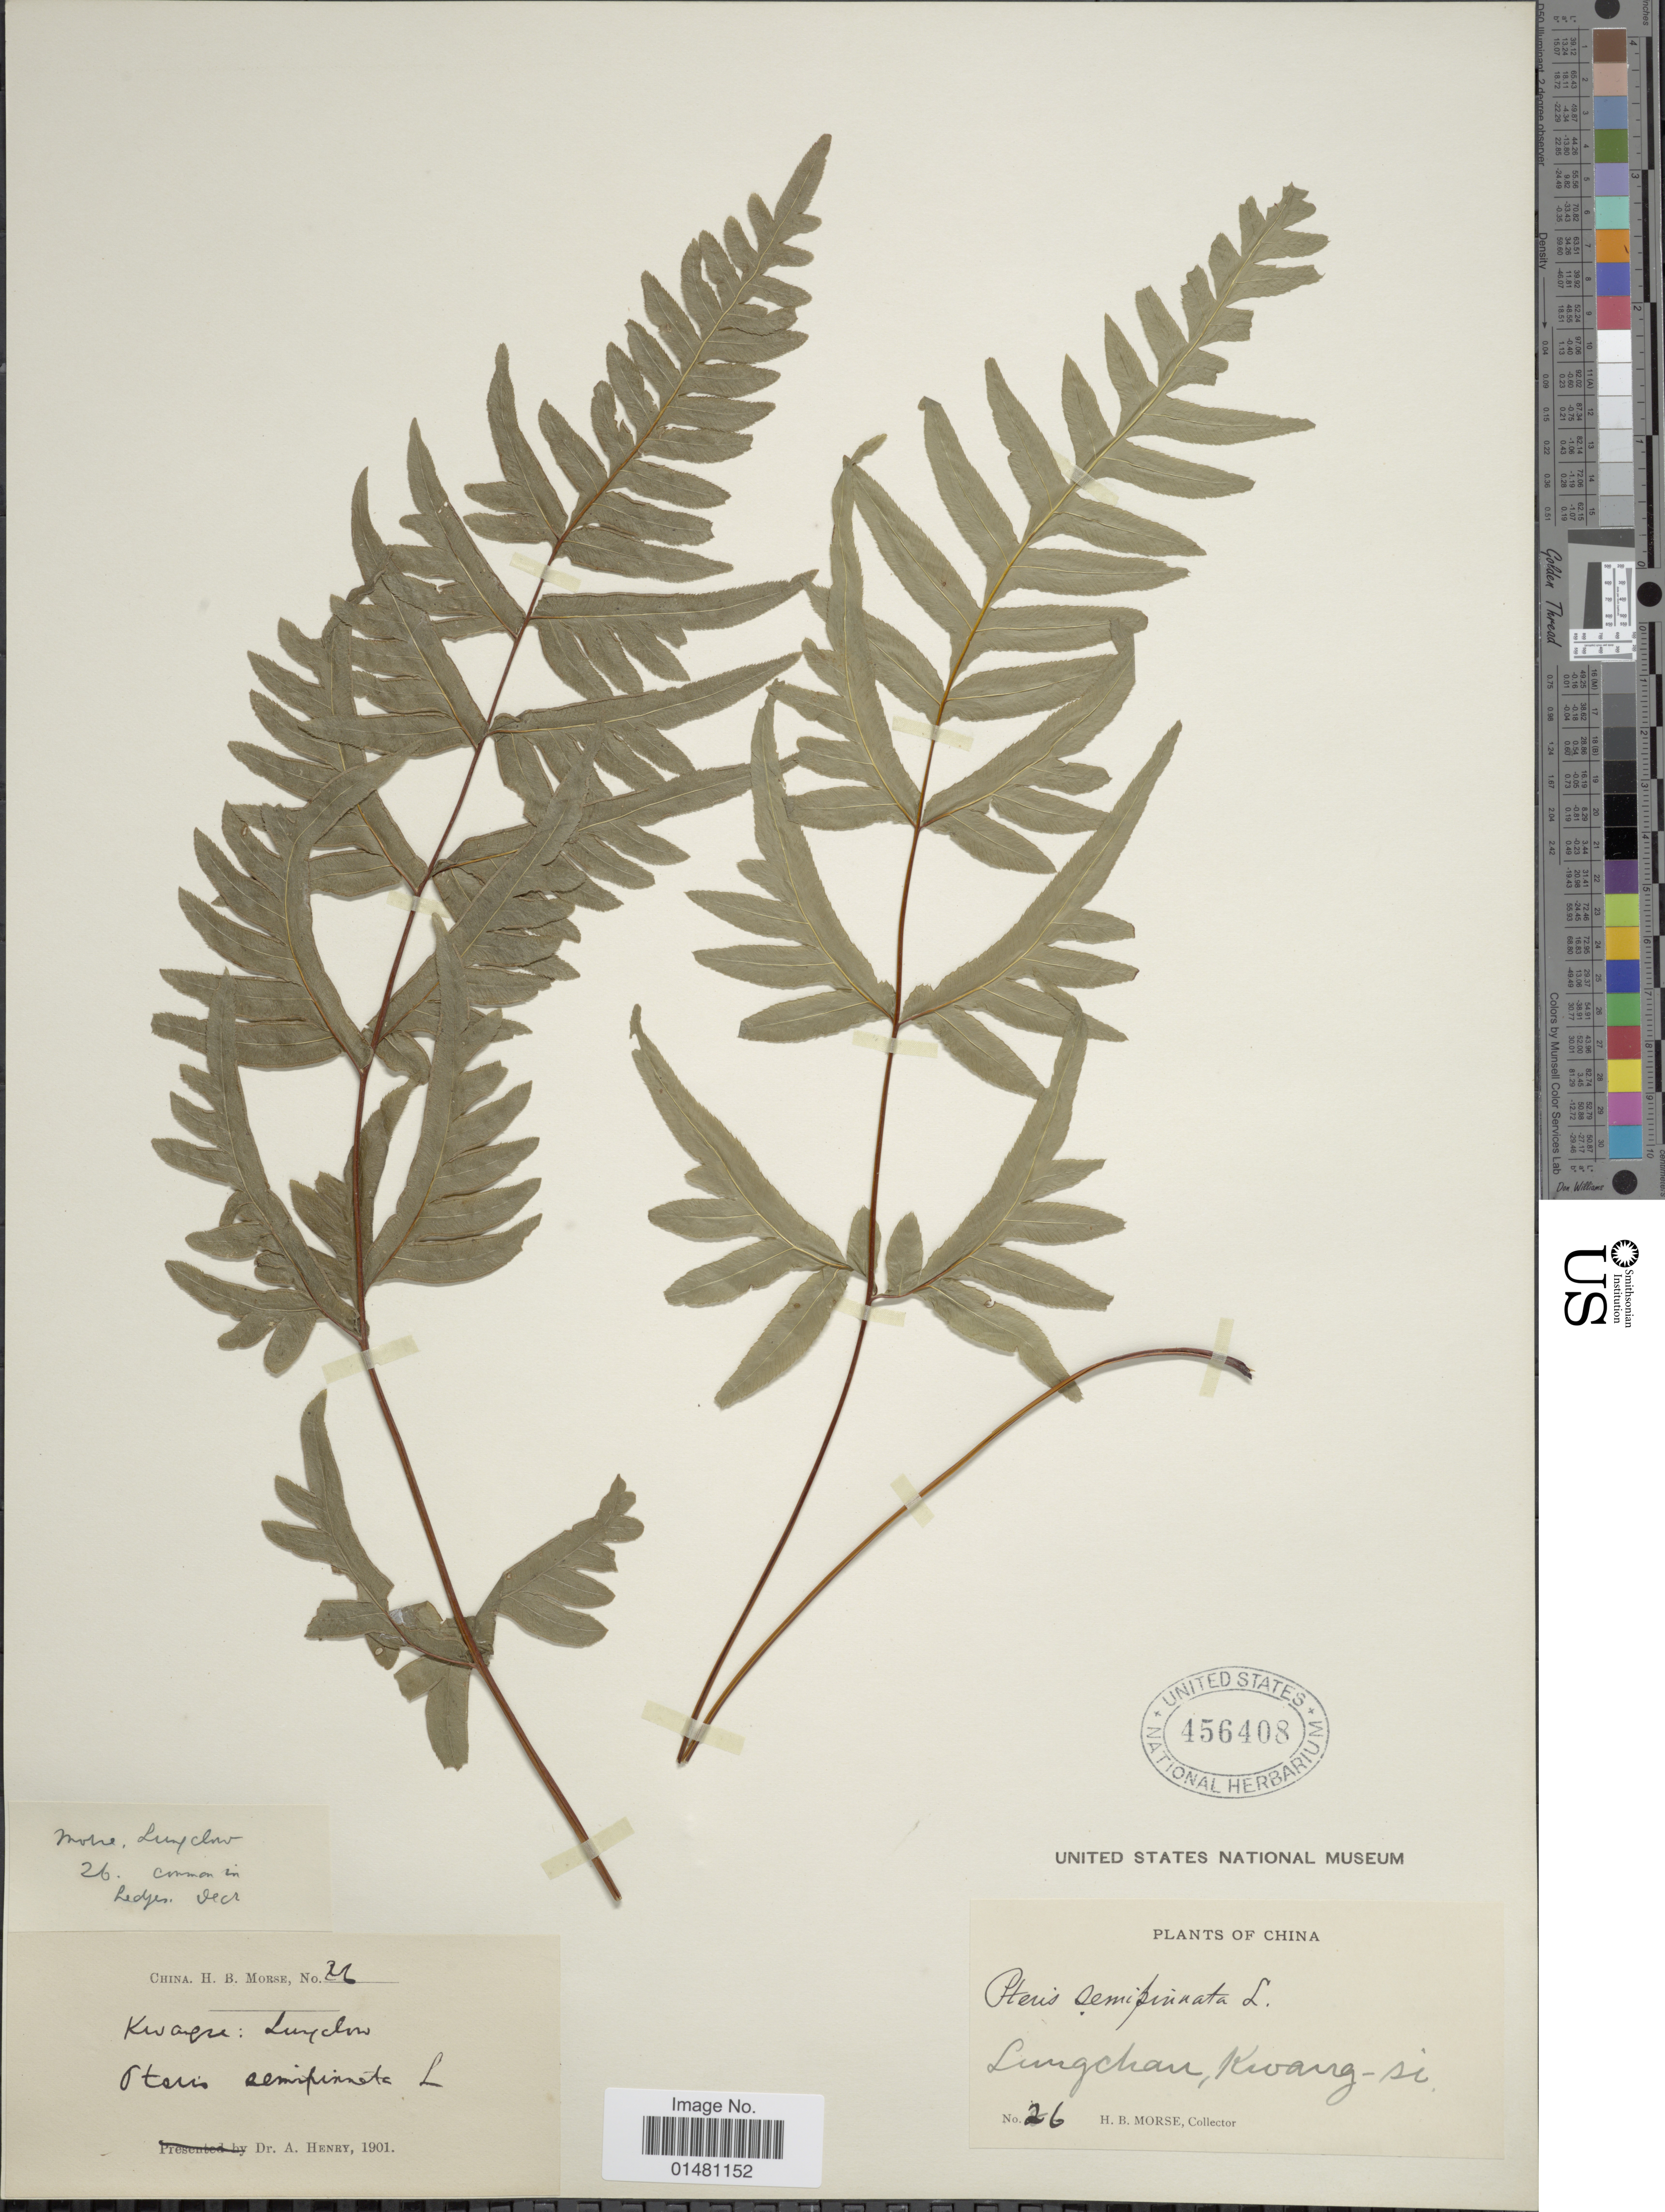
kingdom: Plantae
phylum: Tracheophyta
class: Polypodiopsida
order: Polypodiales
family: Pteridaceae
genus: Pteris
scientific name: Pteris semipinnata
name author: L.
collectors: H. Morse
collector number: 26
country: China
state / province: Guangxi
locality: Lungchan, Kwang-si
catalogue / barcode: US 456408